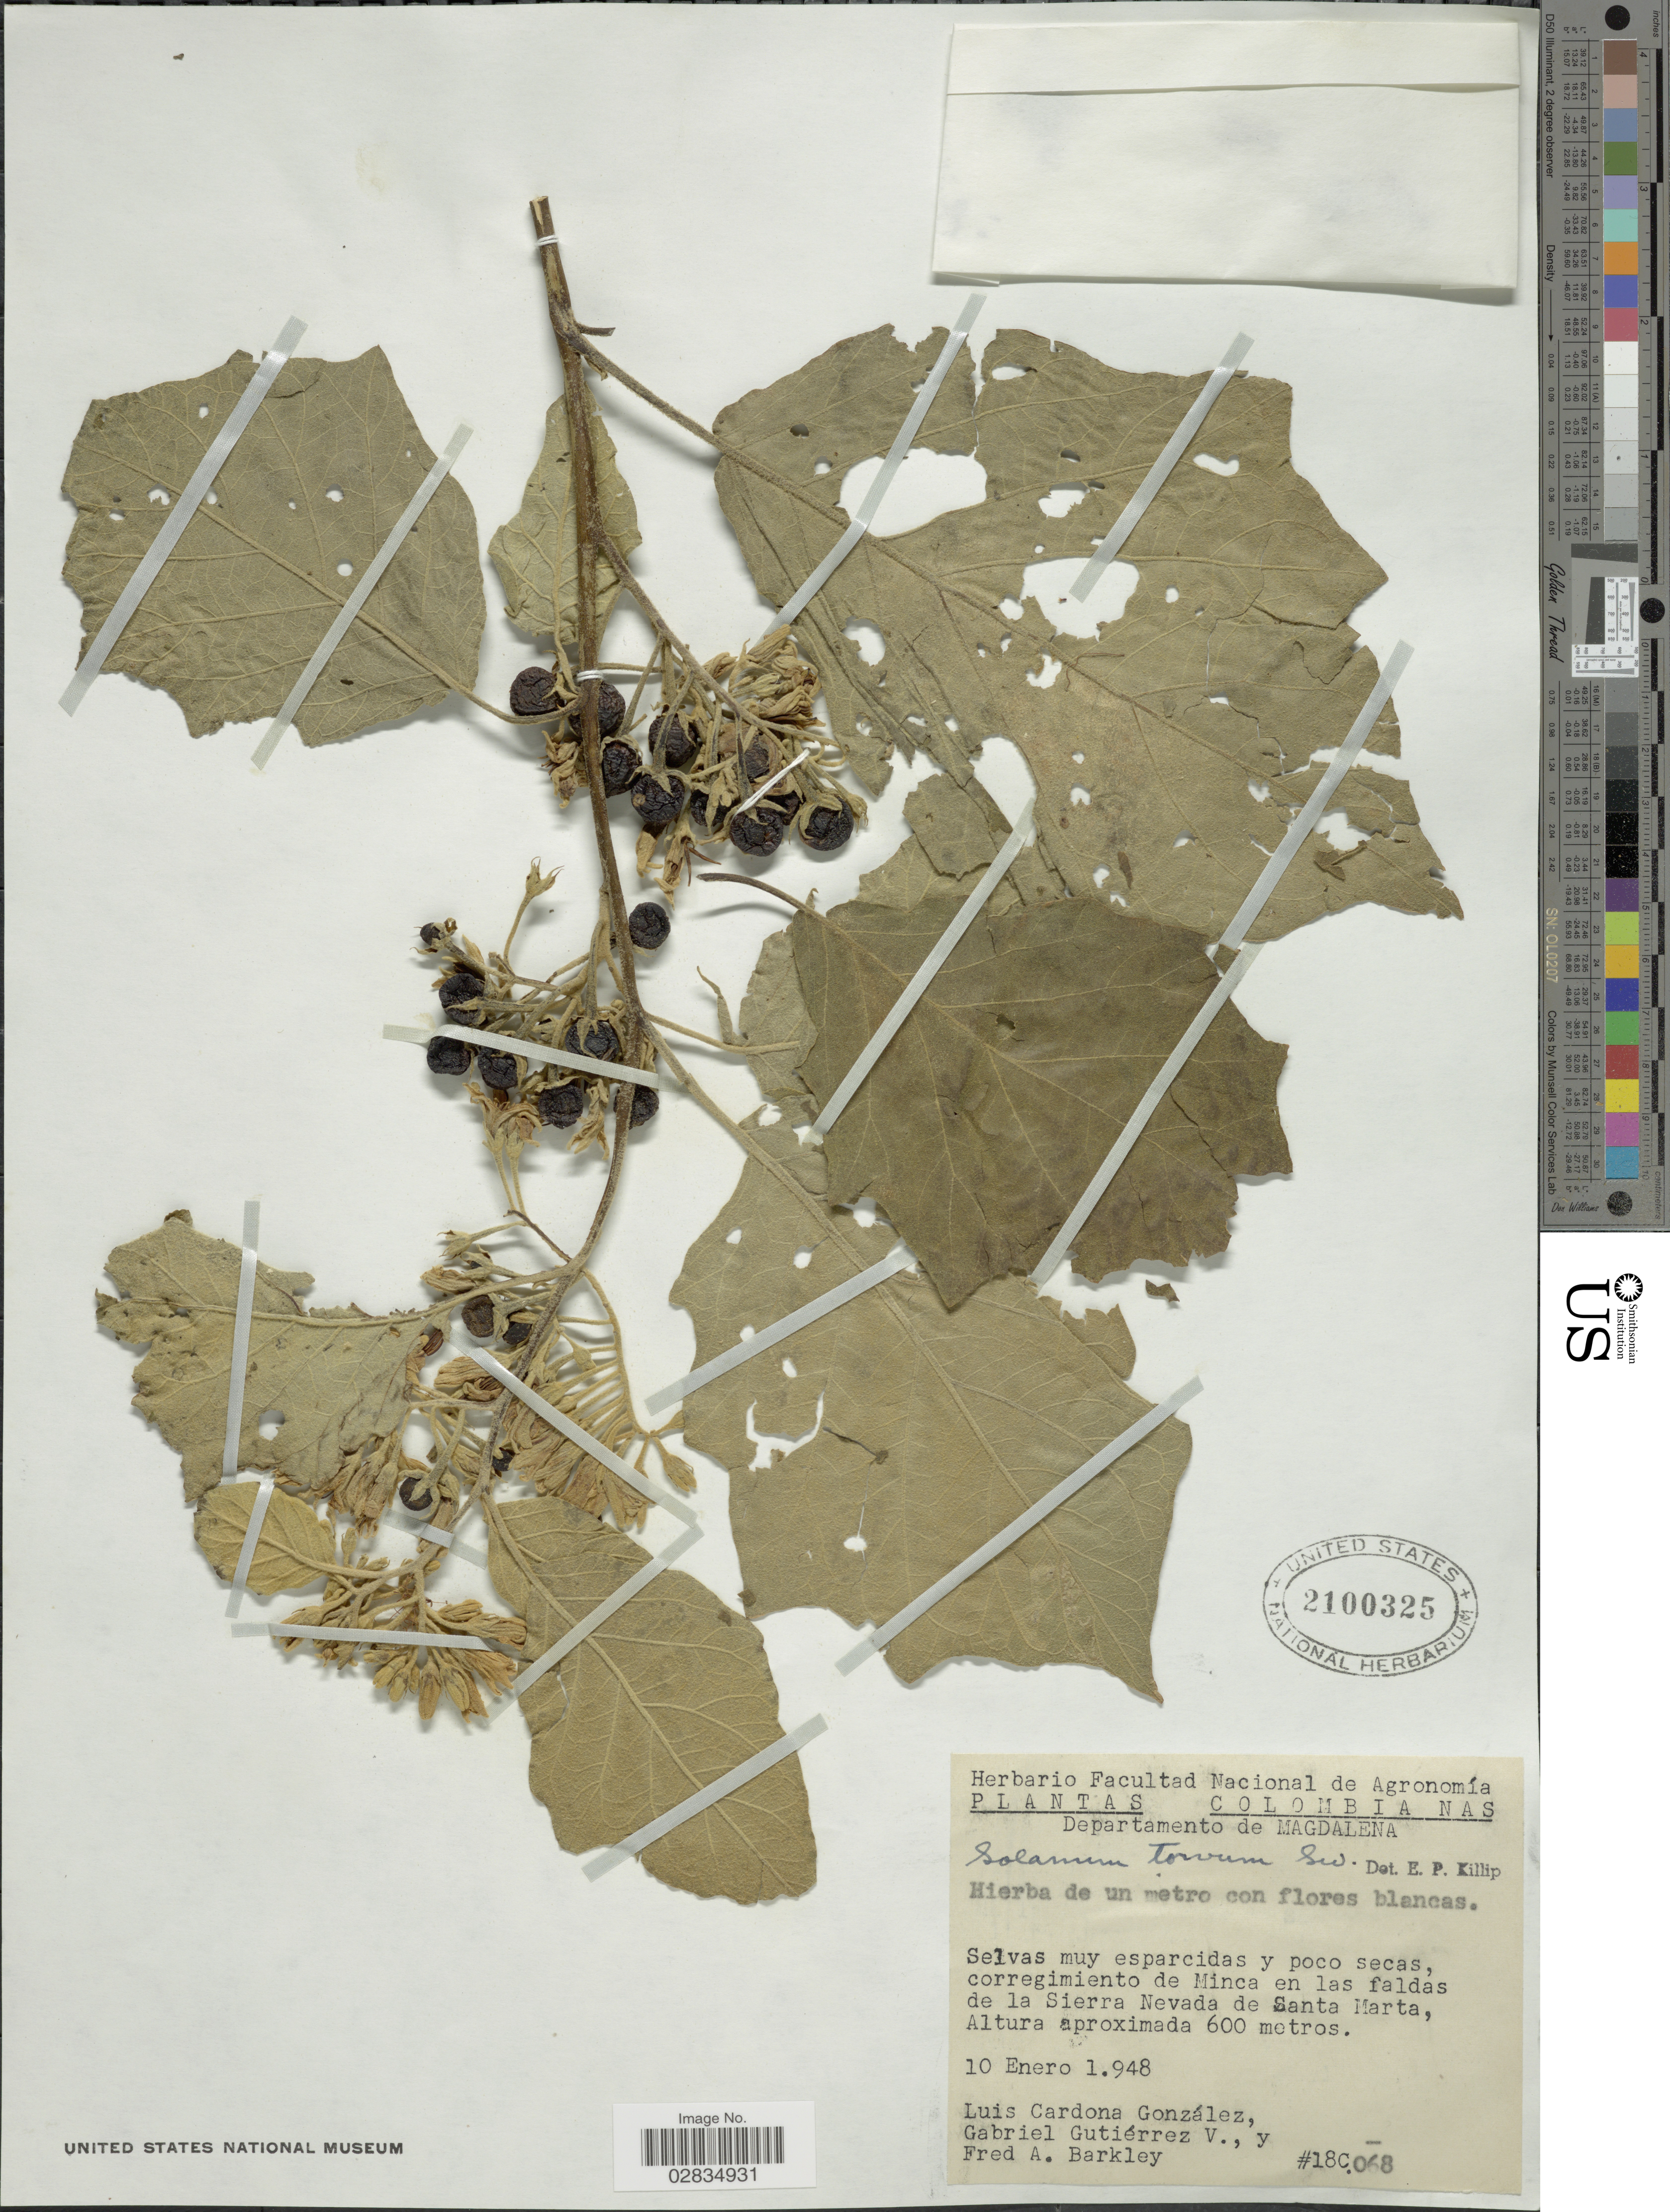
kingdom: Plantae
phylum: Tracheophyta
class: Magnoliopsida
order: Solanales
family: Solanaceae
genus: Solanum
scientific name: Solanum torvum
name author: Sw.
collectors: L. Cardona Gonzalez, G. Gutiérrez V. & F. A. Barkley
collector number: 18C068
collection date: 1948-01-10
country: Colombia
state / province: Magdalena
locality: Departamento de Magdalena, corregimiento de Minca en las faldas de la Sierra Nevada de Santa Marta.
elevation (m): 600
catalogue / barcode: US 2100325